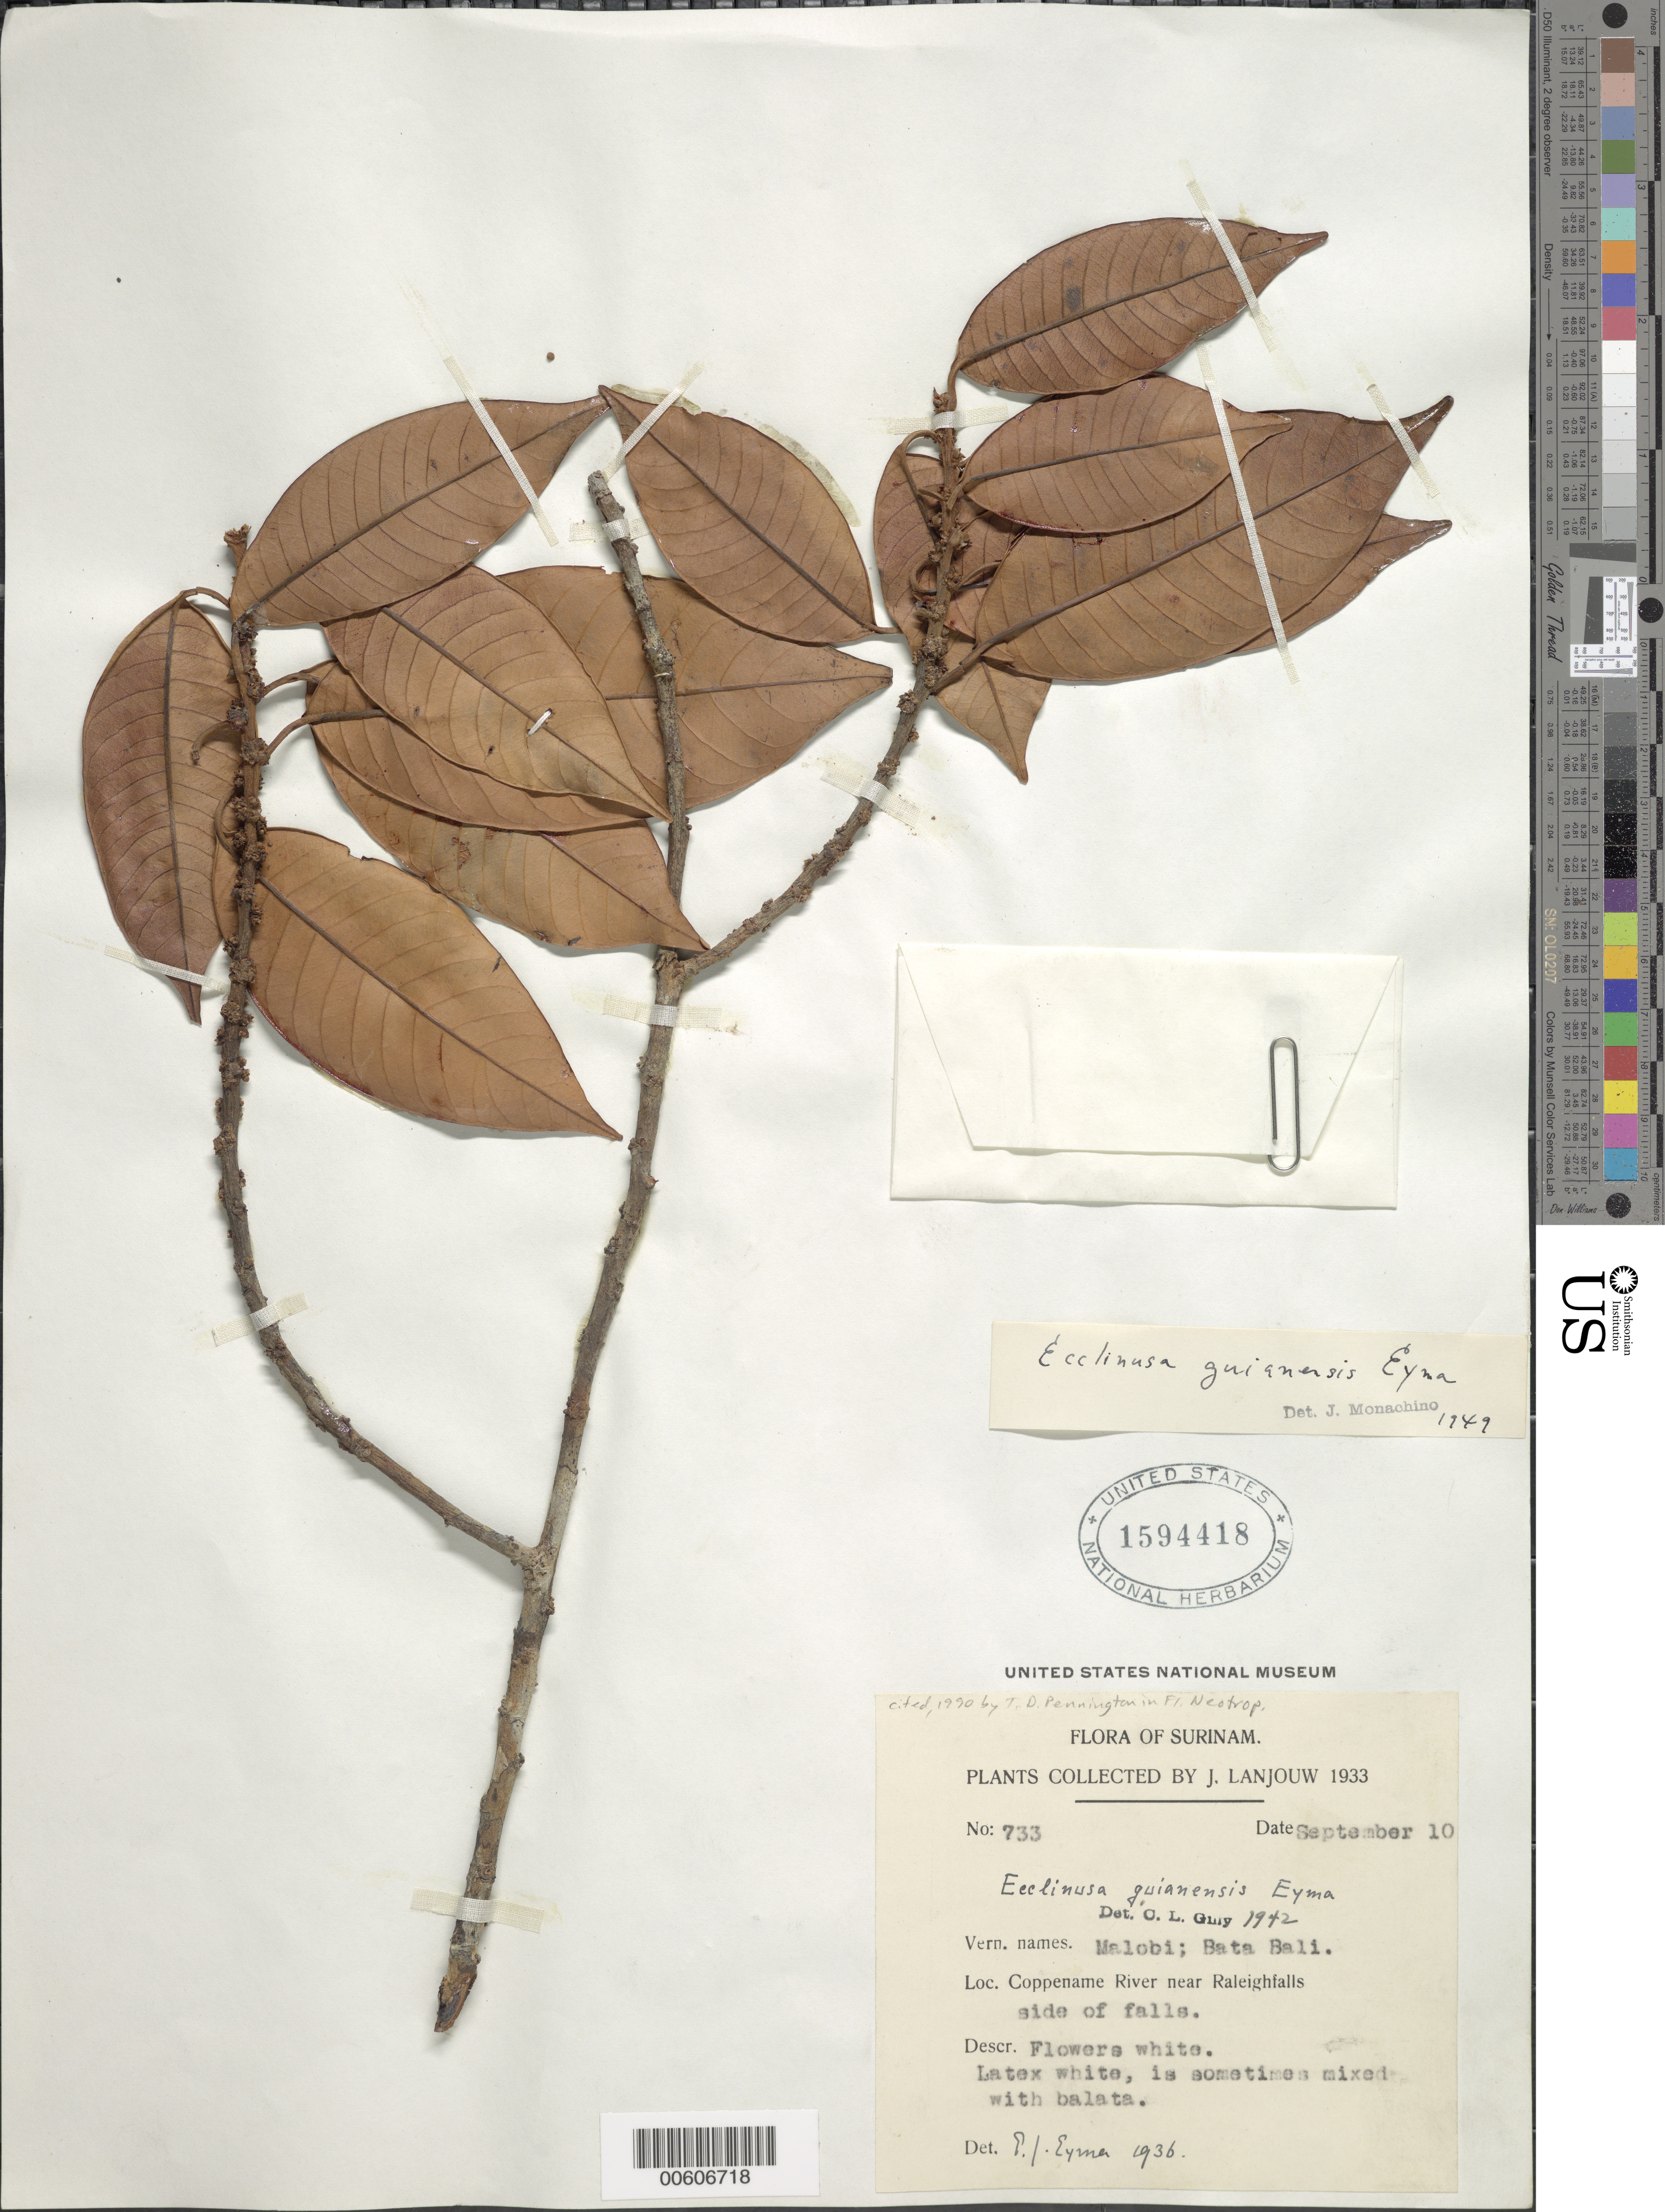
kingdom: Plantae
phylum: Tracheophyta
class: Magnoliopsida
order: Ericales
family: Sapotaceae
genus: Ecclinusa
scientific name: Ecclinusa guianensis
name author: Eyma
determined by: Monachino, J. V.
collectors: J. Lanjouw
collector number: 733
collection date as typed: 10-Sep-33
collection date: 1933-09-10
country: Suriname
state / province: Saramacca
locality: Coppename R., near Raleigh Falls, Voltzberg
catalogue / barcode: US 1594418